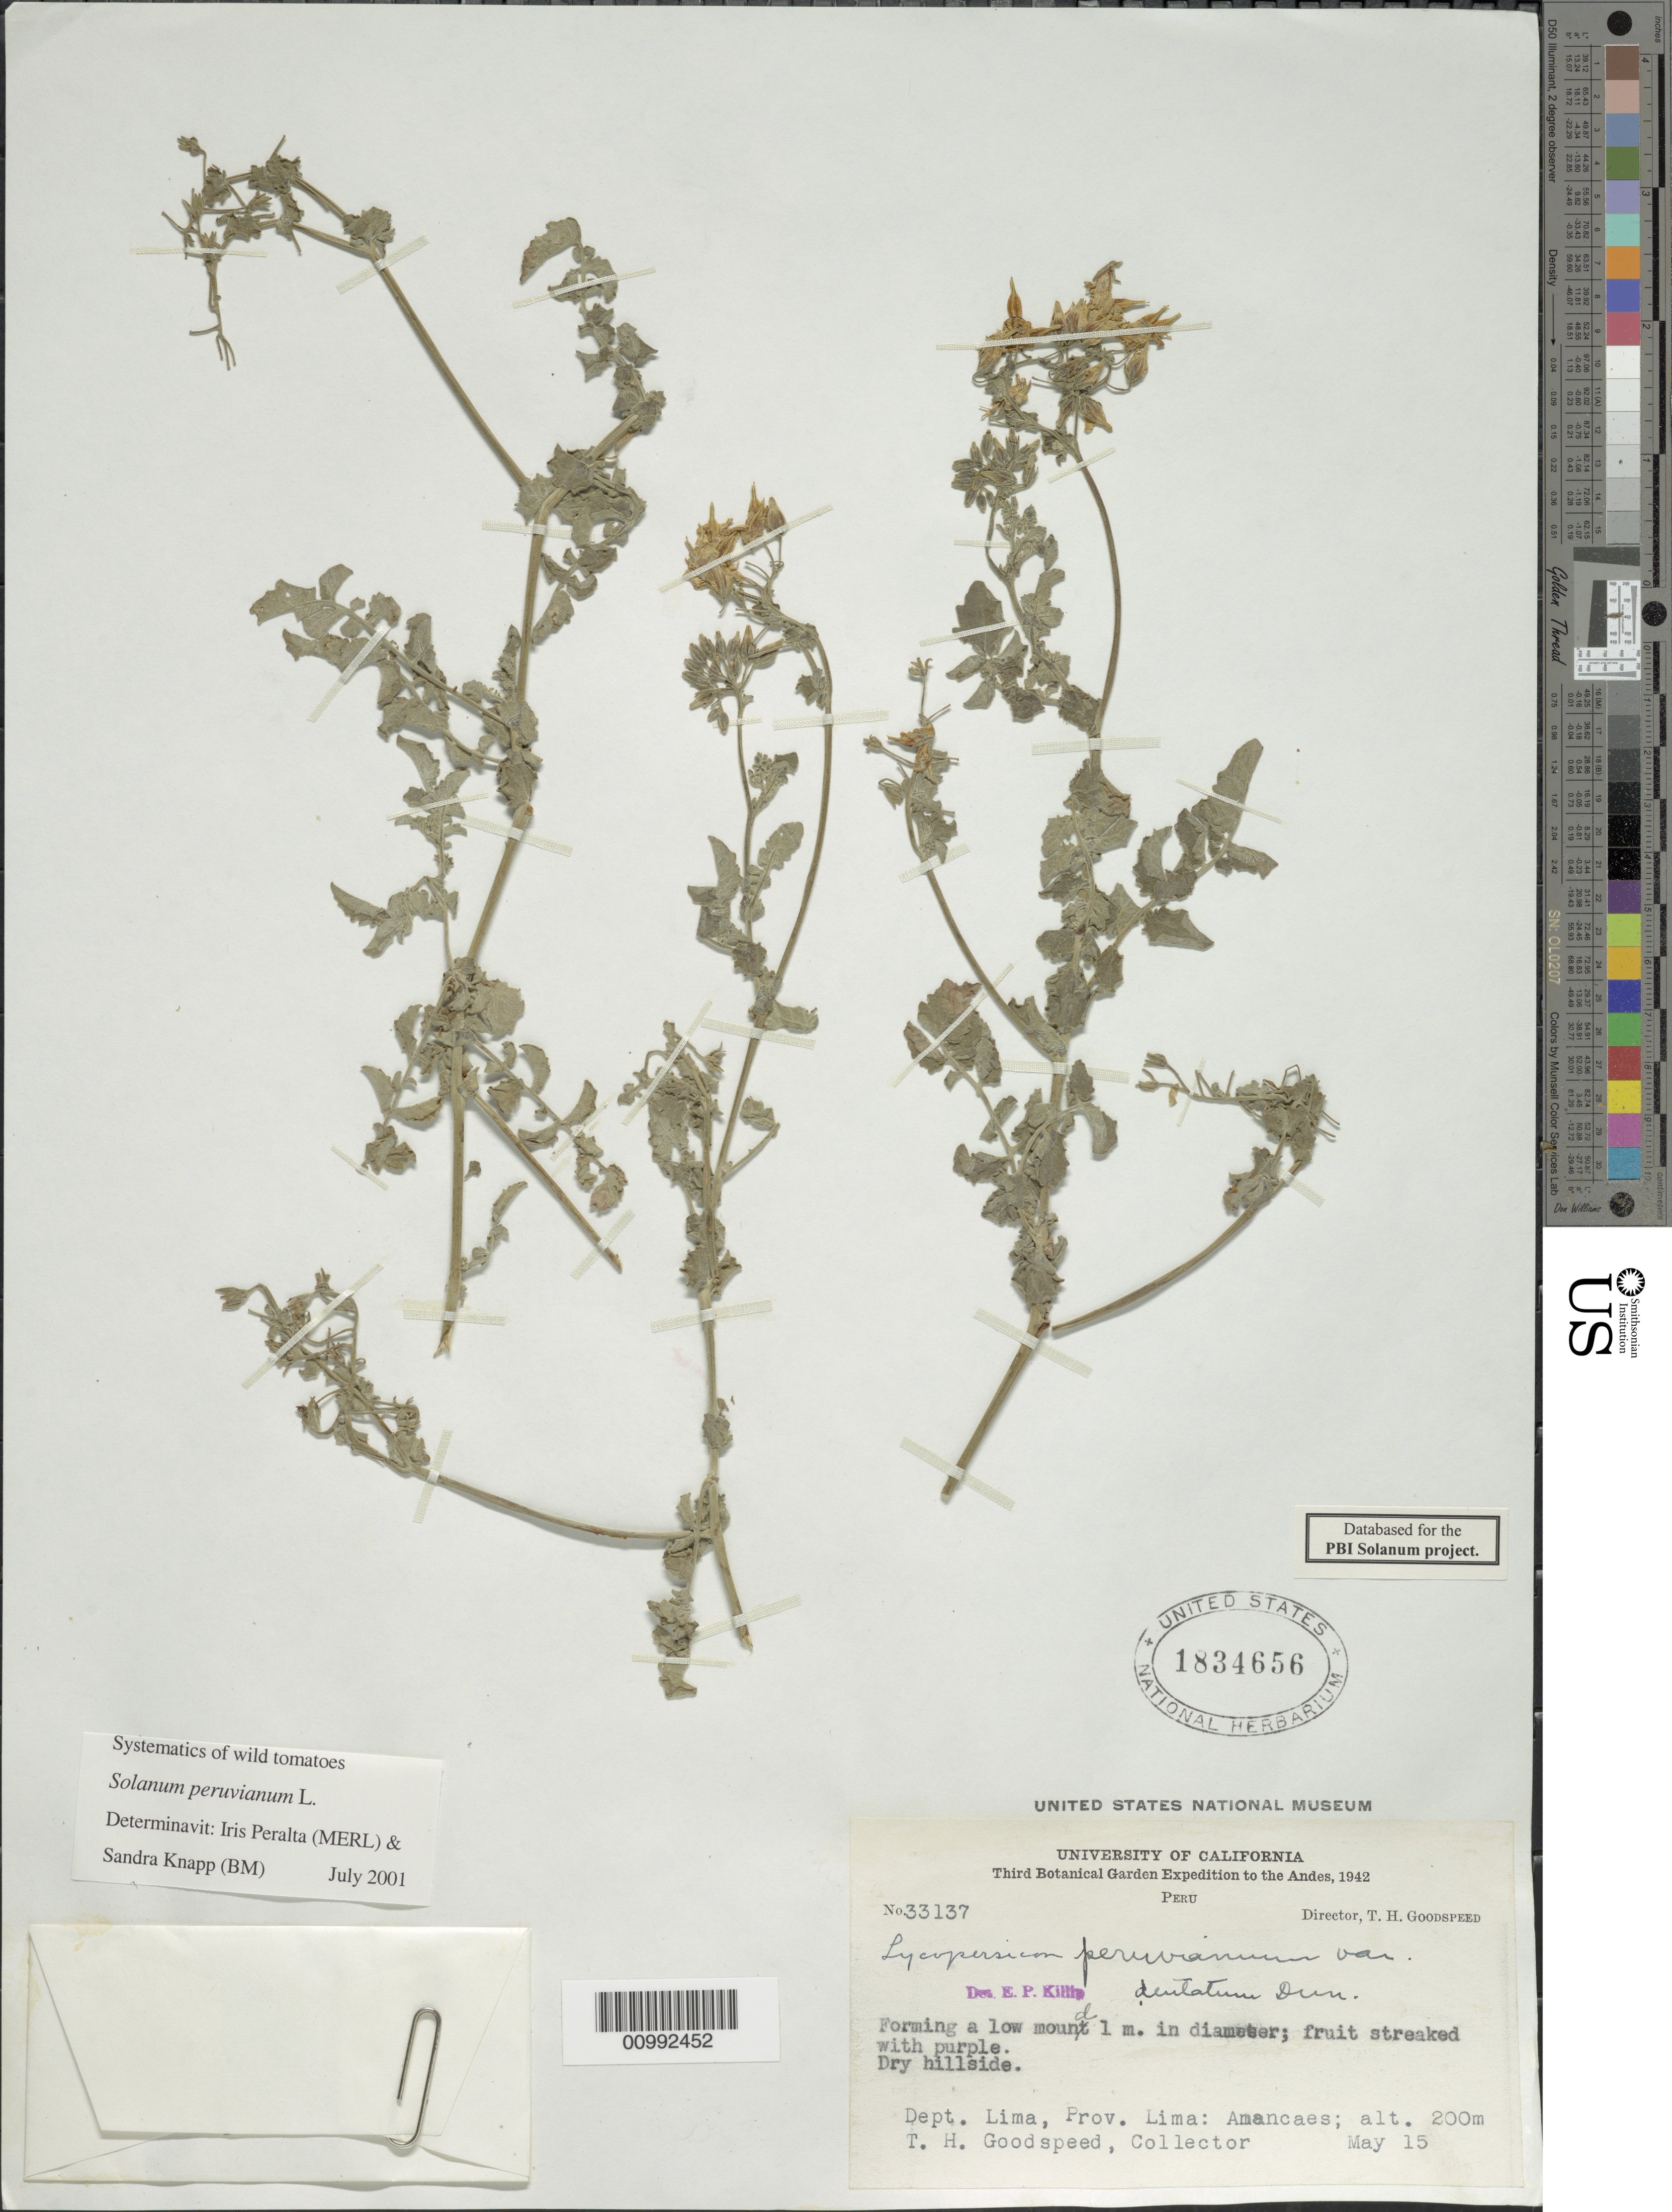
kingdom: Plantae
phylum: Tracheophyta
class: Magnoliopsida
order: Solanales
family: Solanaceae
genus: Solanum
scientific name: Solanum peruvianum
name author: L.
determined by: Peralta, Iris E.; Knapp, S. D.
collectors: T. Goodspeed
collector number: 33137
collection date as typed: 15 May 1942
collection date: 1942-05-15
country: Peru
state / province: Lima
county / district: Lima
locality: Amancaes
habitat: dry hillside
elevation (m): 200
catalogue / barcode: US 1834656